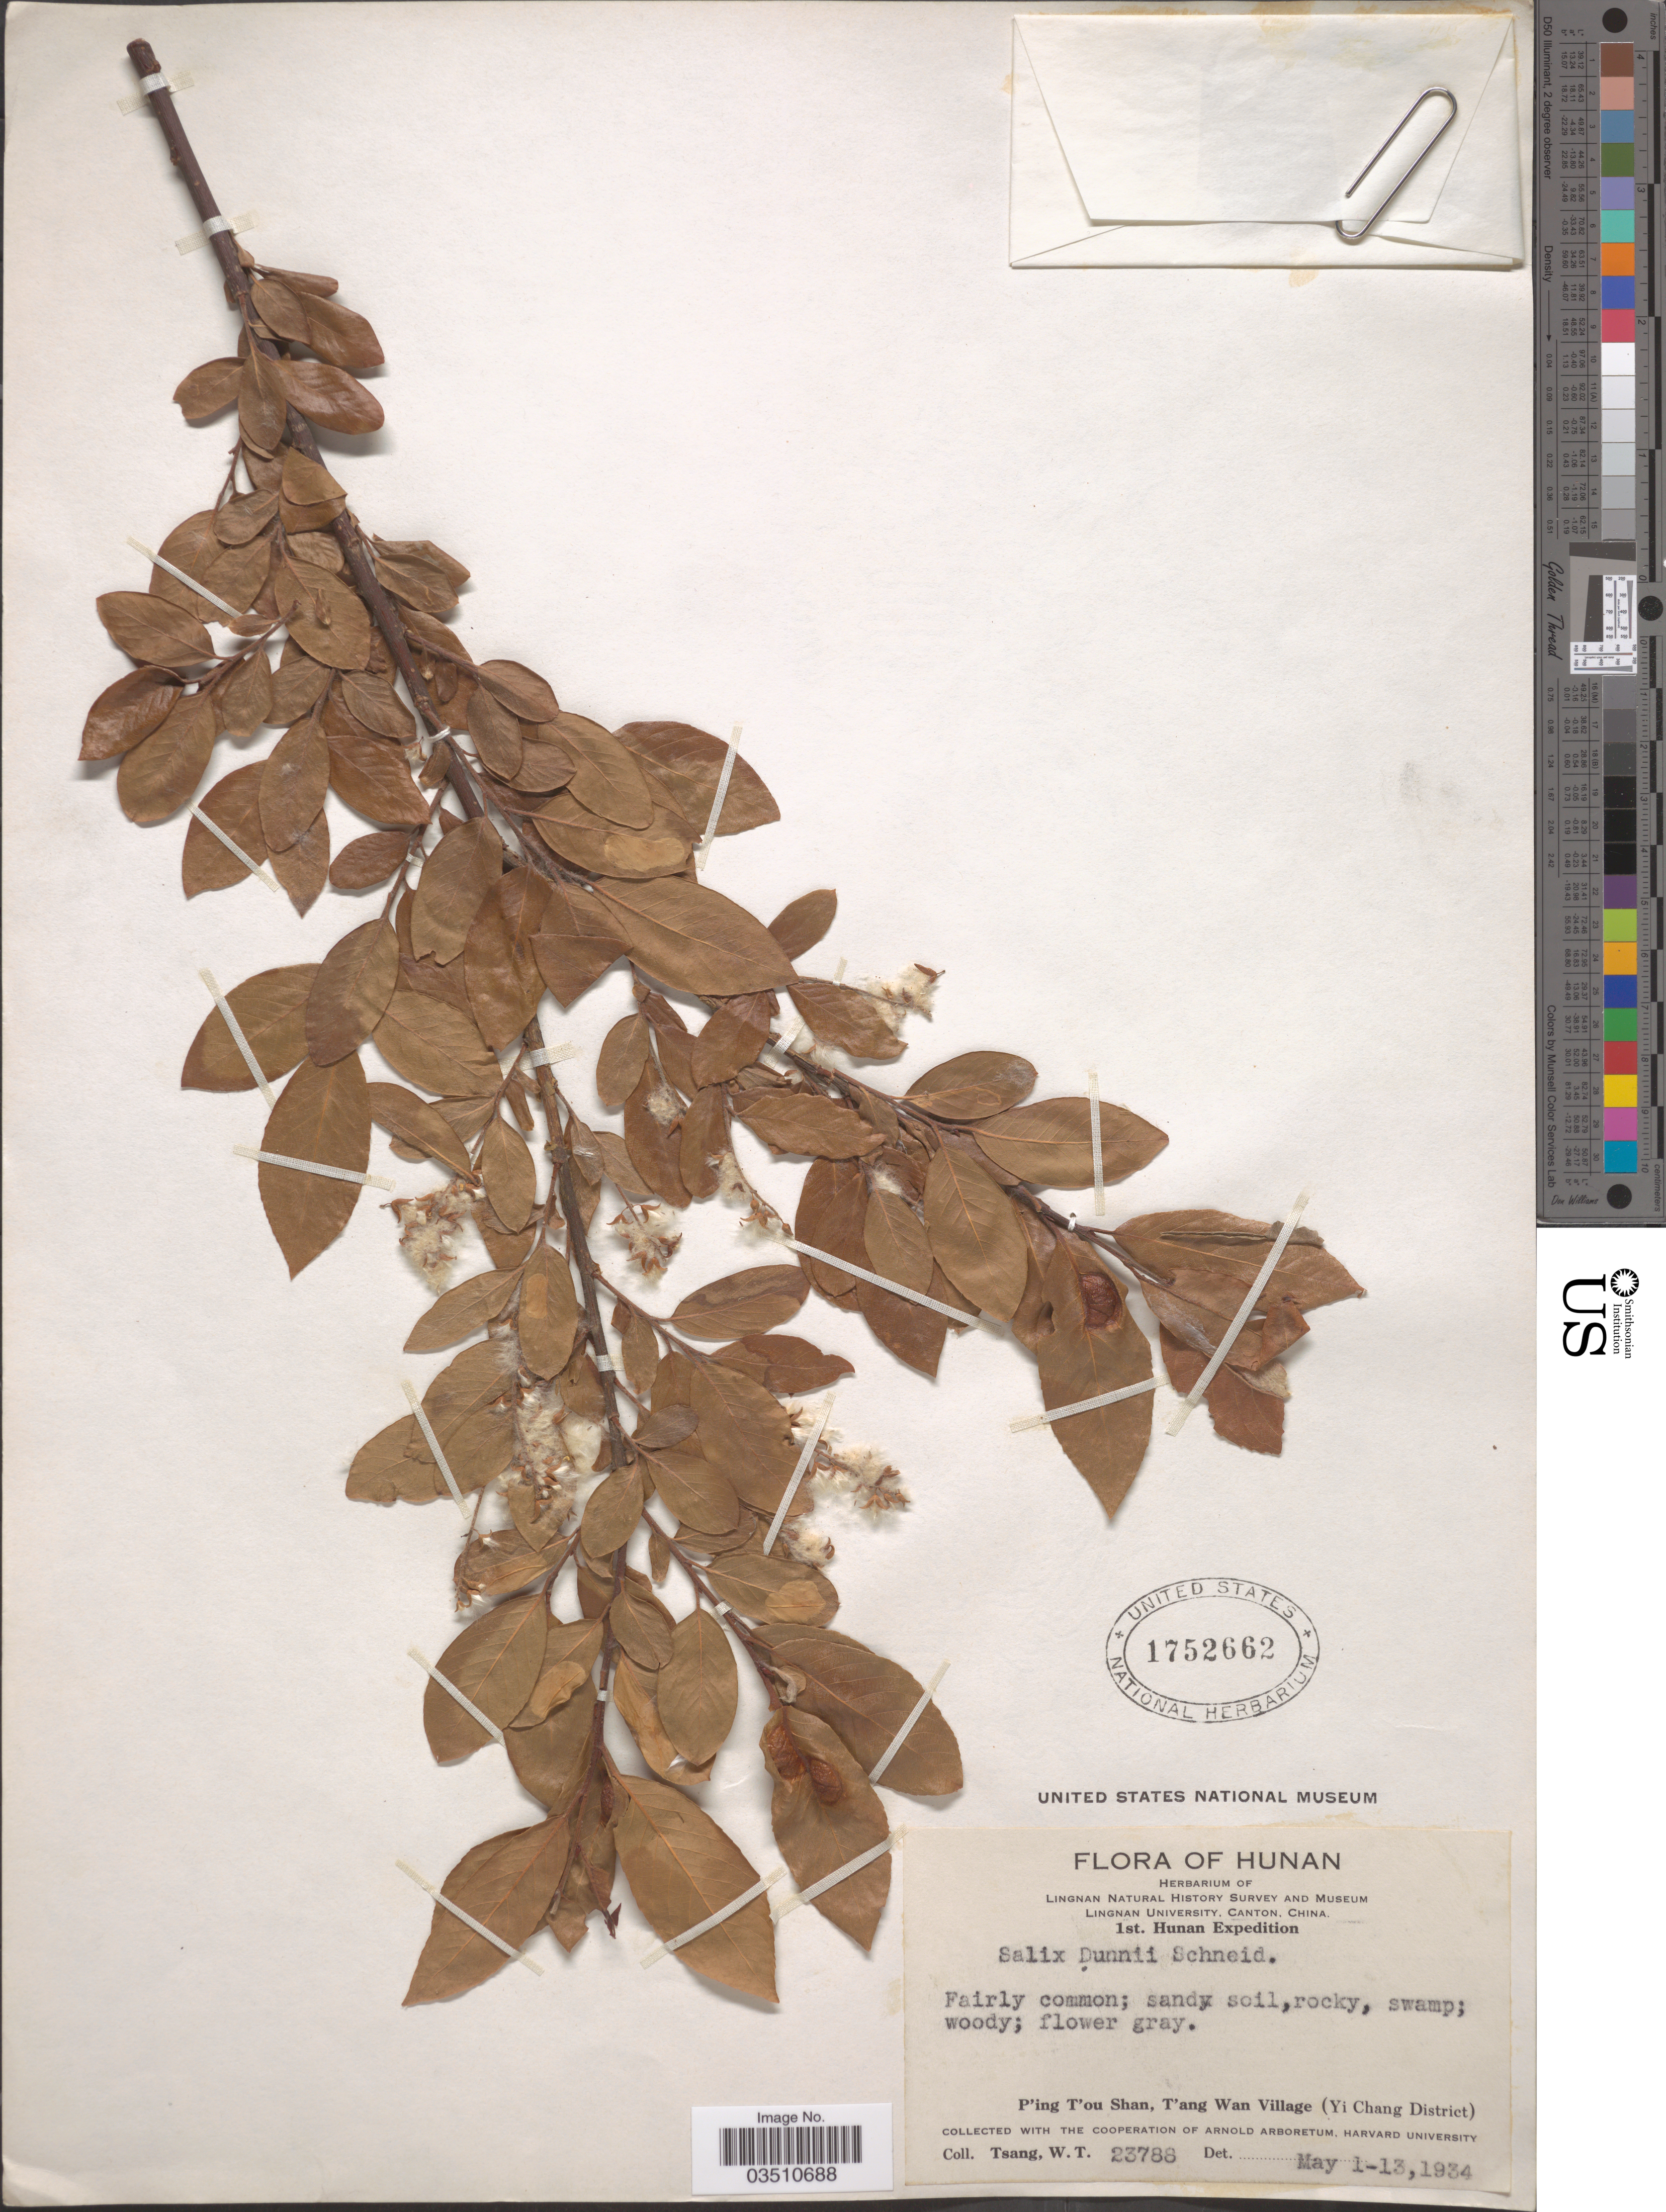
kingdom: Plantae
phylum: Tracheophyta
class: Magnoliopsida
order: Malpighiales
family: Salicaceae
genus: Salix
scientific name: Salix dunnii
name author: C.K. Schneid.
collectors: W. T. Tsang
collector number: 23788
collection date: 1934-05-01/1934-05-13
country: China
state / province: Hunan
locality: P'ing T'ou Shan, T'ang Wan Village (Yi Chang District).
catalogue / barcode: US 1752662